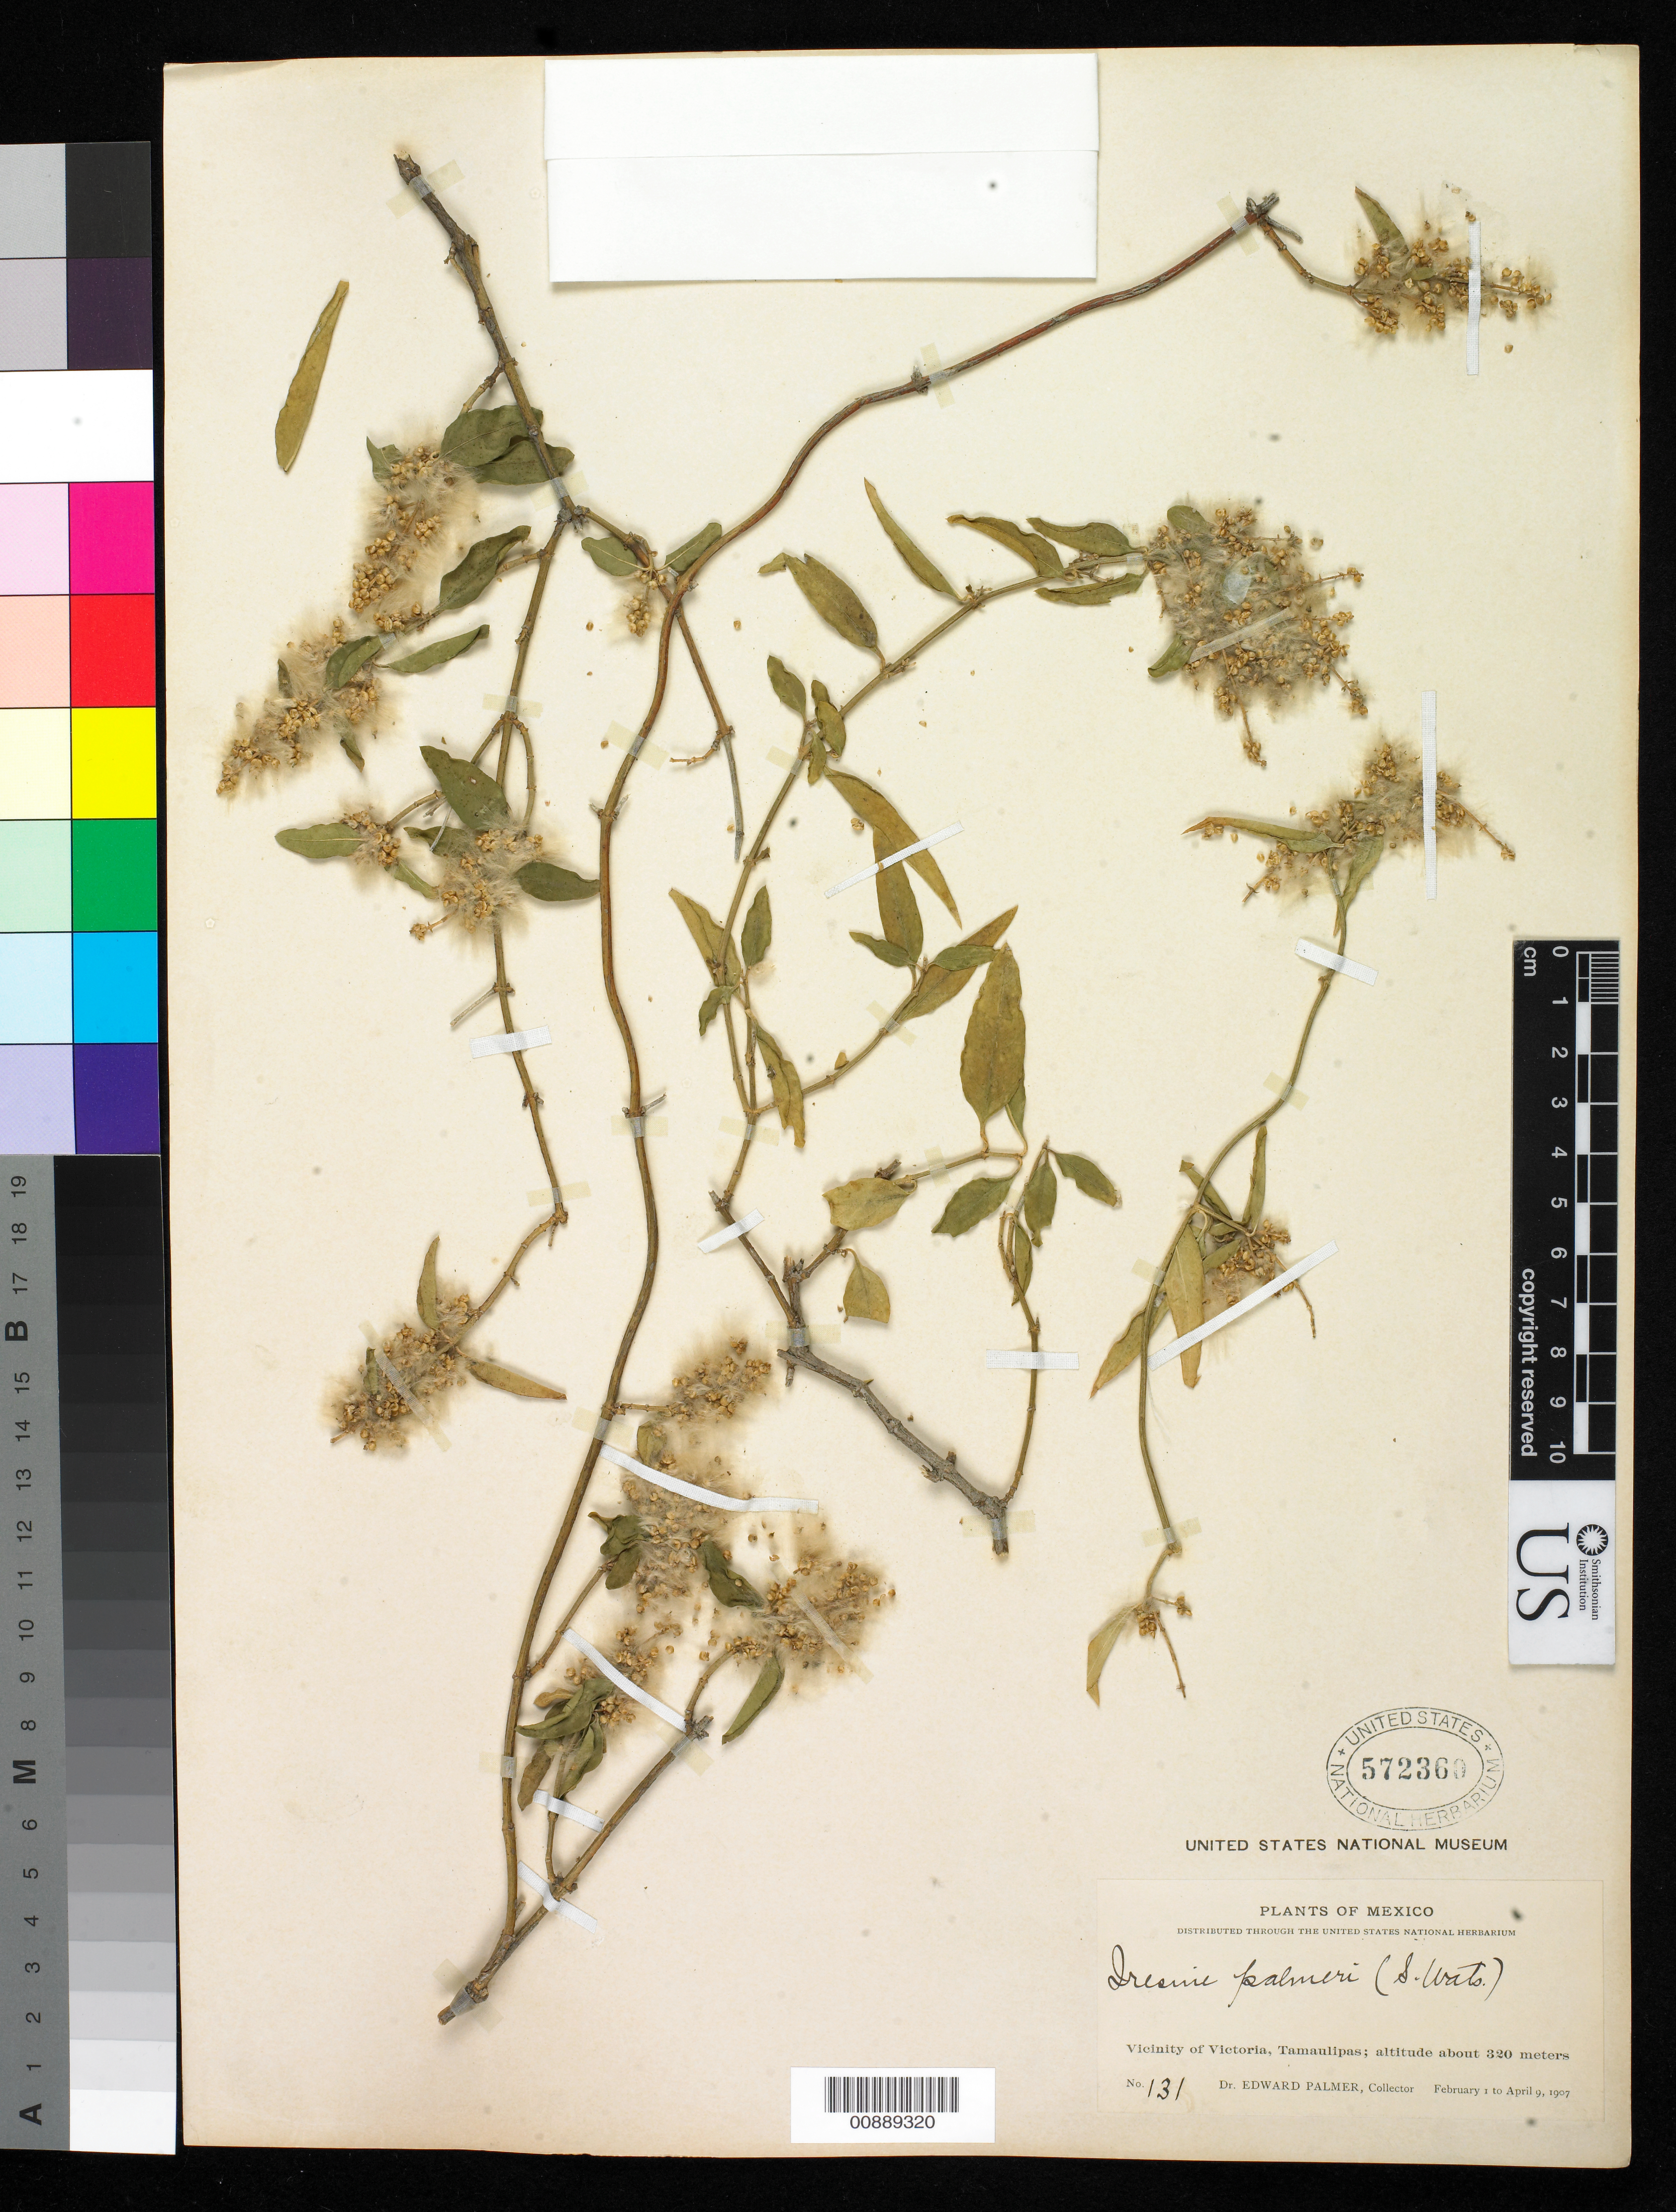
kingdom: Plantae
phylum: Tracheophyta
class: Magnoliopsida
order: Caryophyllales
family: Amaranthaceae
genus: Iresine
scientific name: Iresine palmeri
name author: (S. Watson) Standl.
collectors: E. Palmer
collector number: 131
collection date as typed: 01 Feb 1907 to 09 Apr 1907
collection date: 1907-02-01/1907-04-09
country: Mexico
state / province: Tamaulipas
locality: Vicinity of Victoria.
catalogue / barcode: US 572360